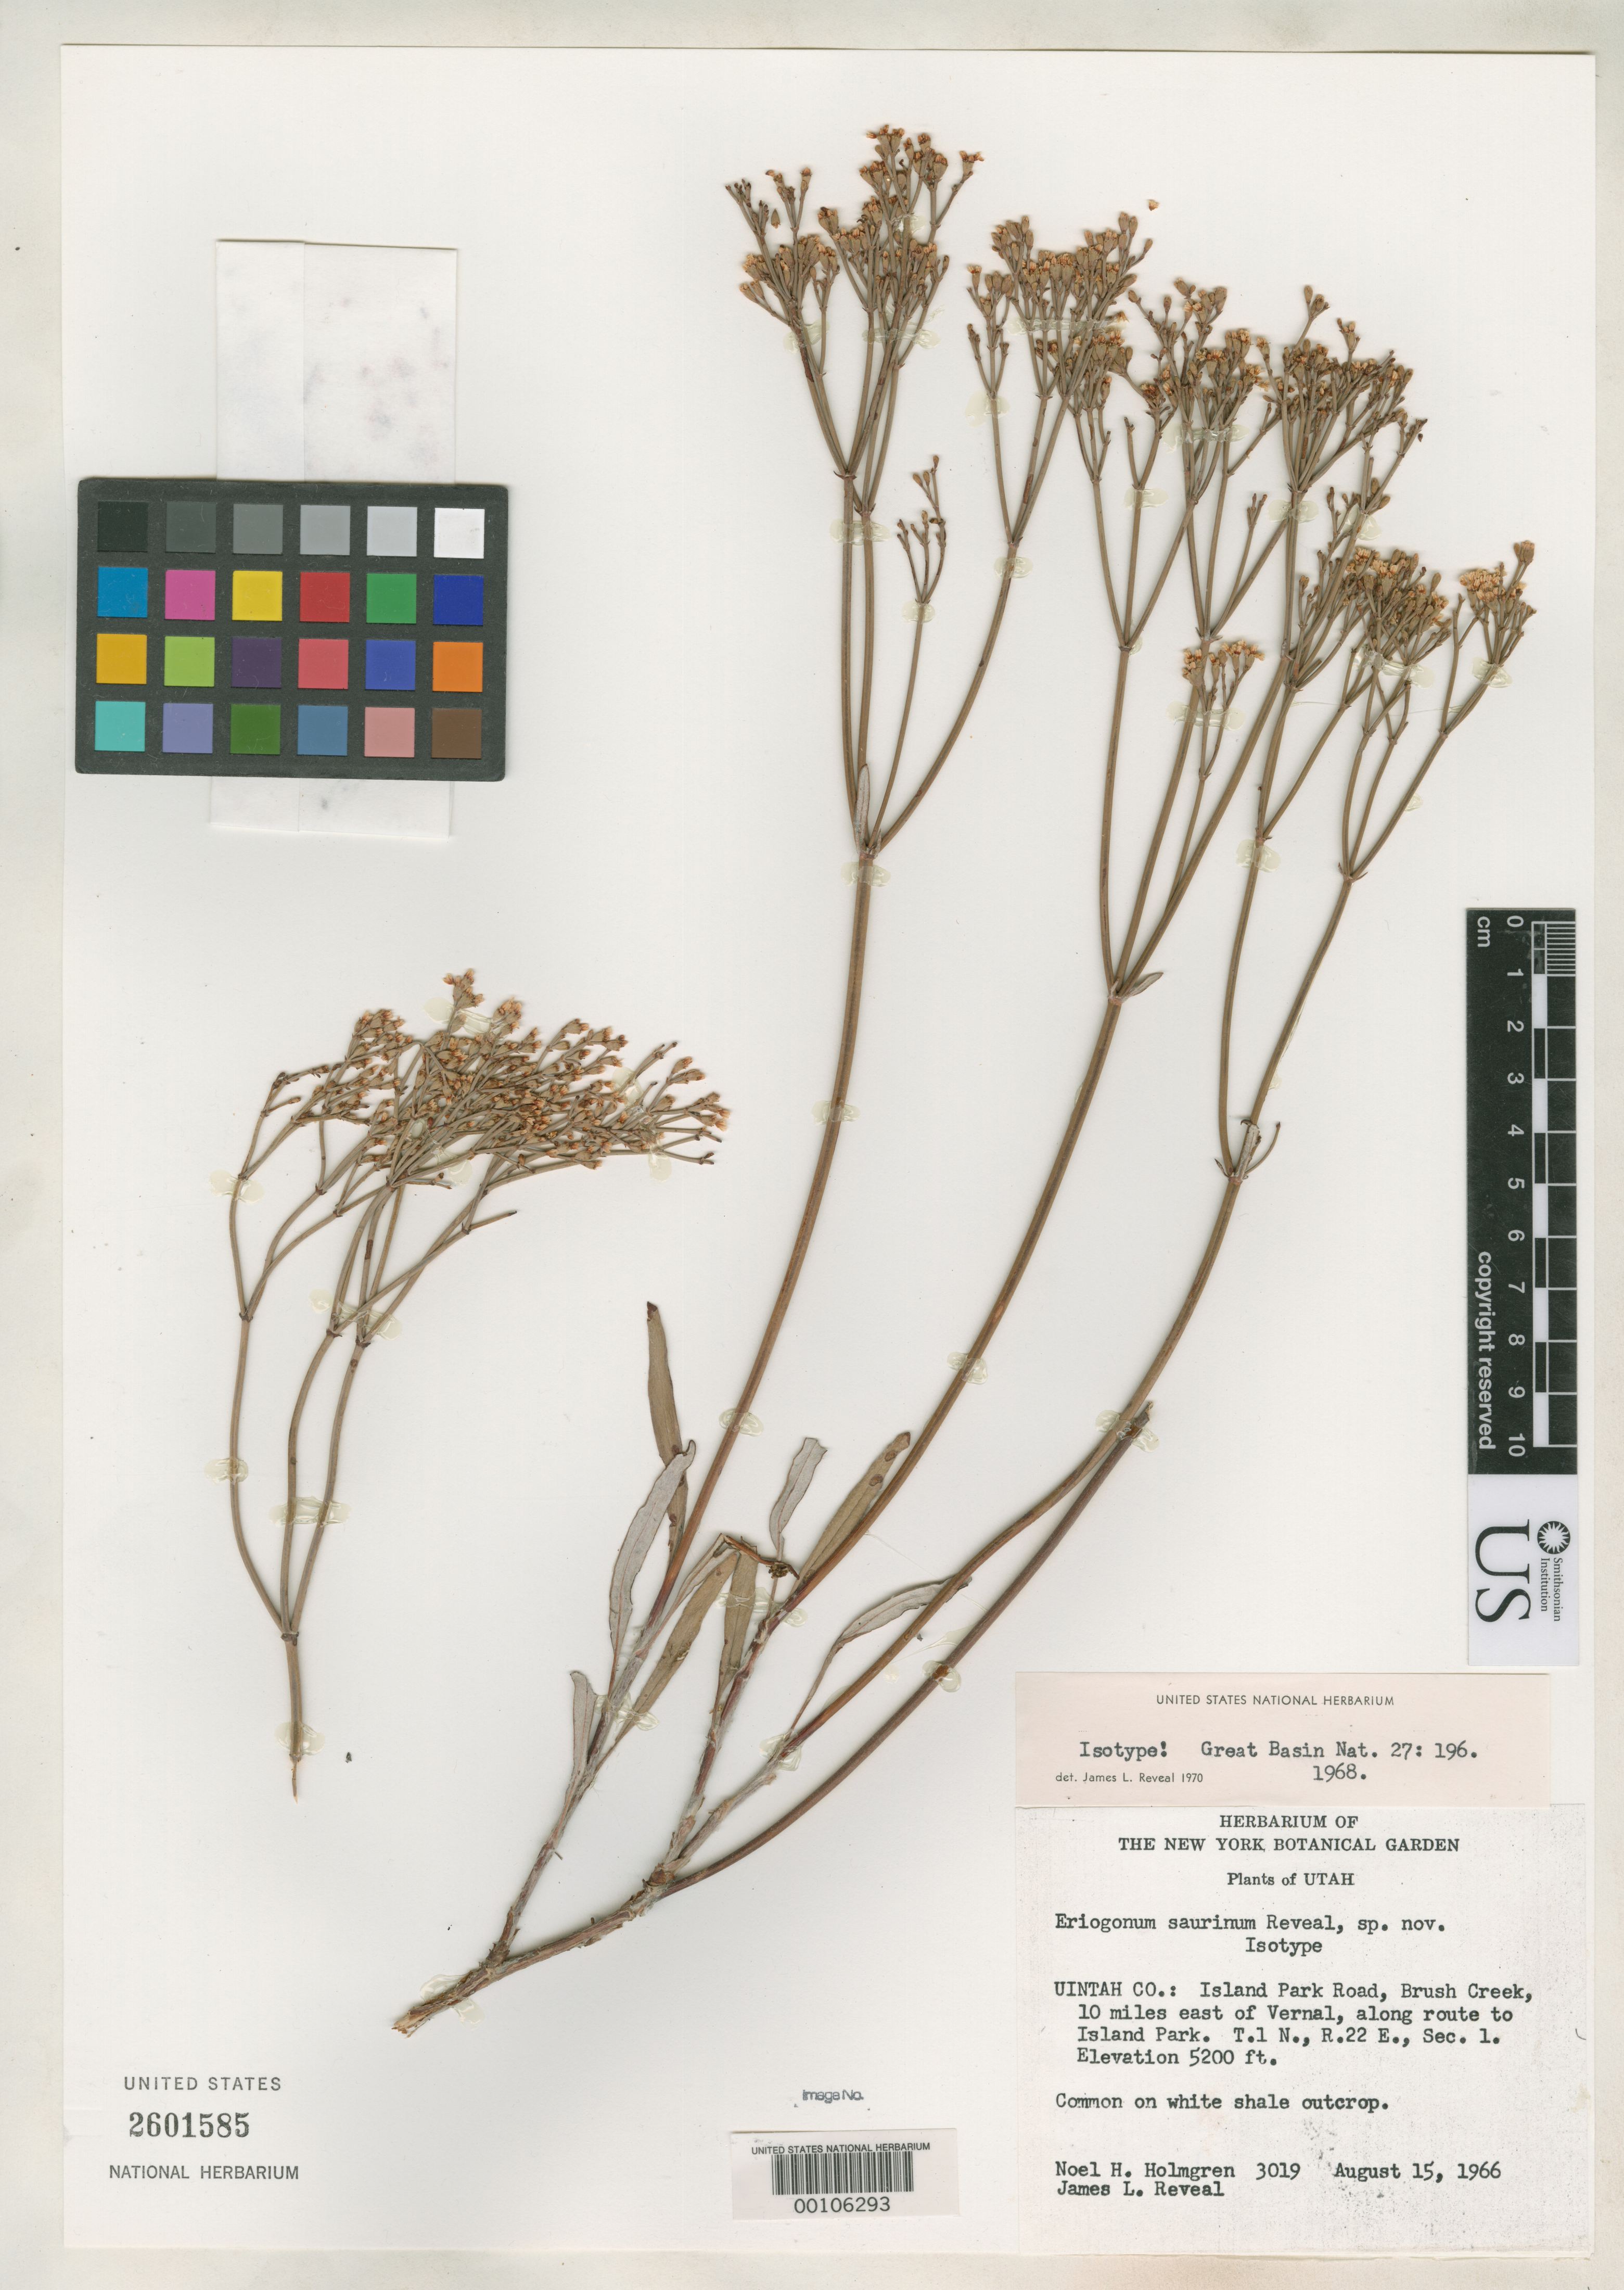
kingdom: Plantae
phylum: Tracheophyta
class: Magnoliopsida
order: Caryophyllales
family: Polygonaceae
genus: Eriogonum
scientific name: Eriogonum saurinum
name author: Reveal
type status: Isotype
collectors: A. H. Holmgren & J. L. Reveal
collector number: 3019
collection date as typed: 15 Aug 1966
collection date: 1966-08-15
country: United States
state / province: Utah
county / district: Uintah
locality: Island Park road. Brush creek, 10 miles east of Vernal.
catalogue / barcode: US 2601585